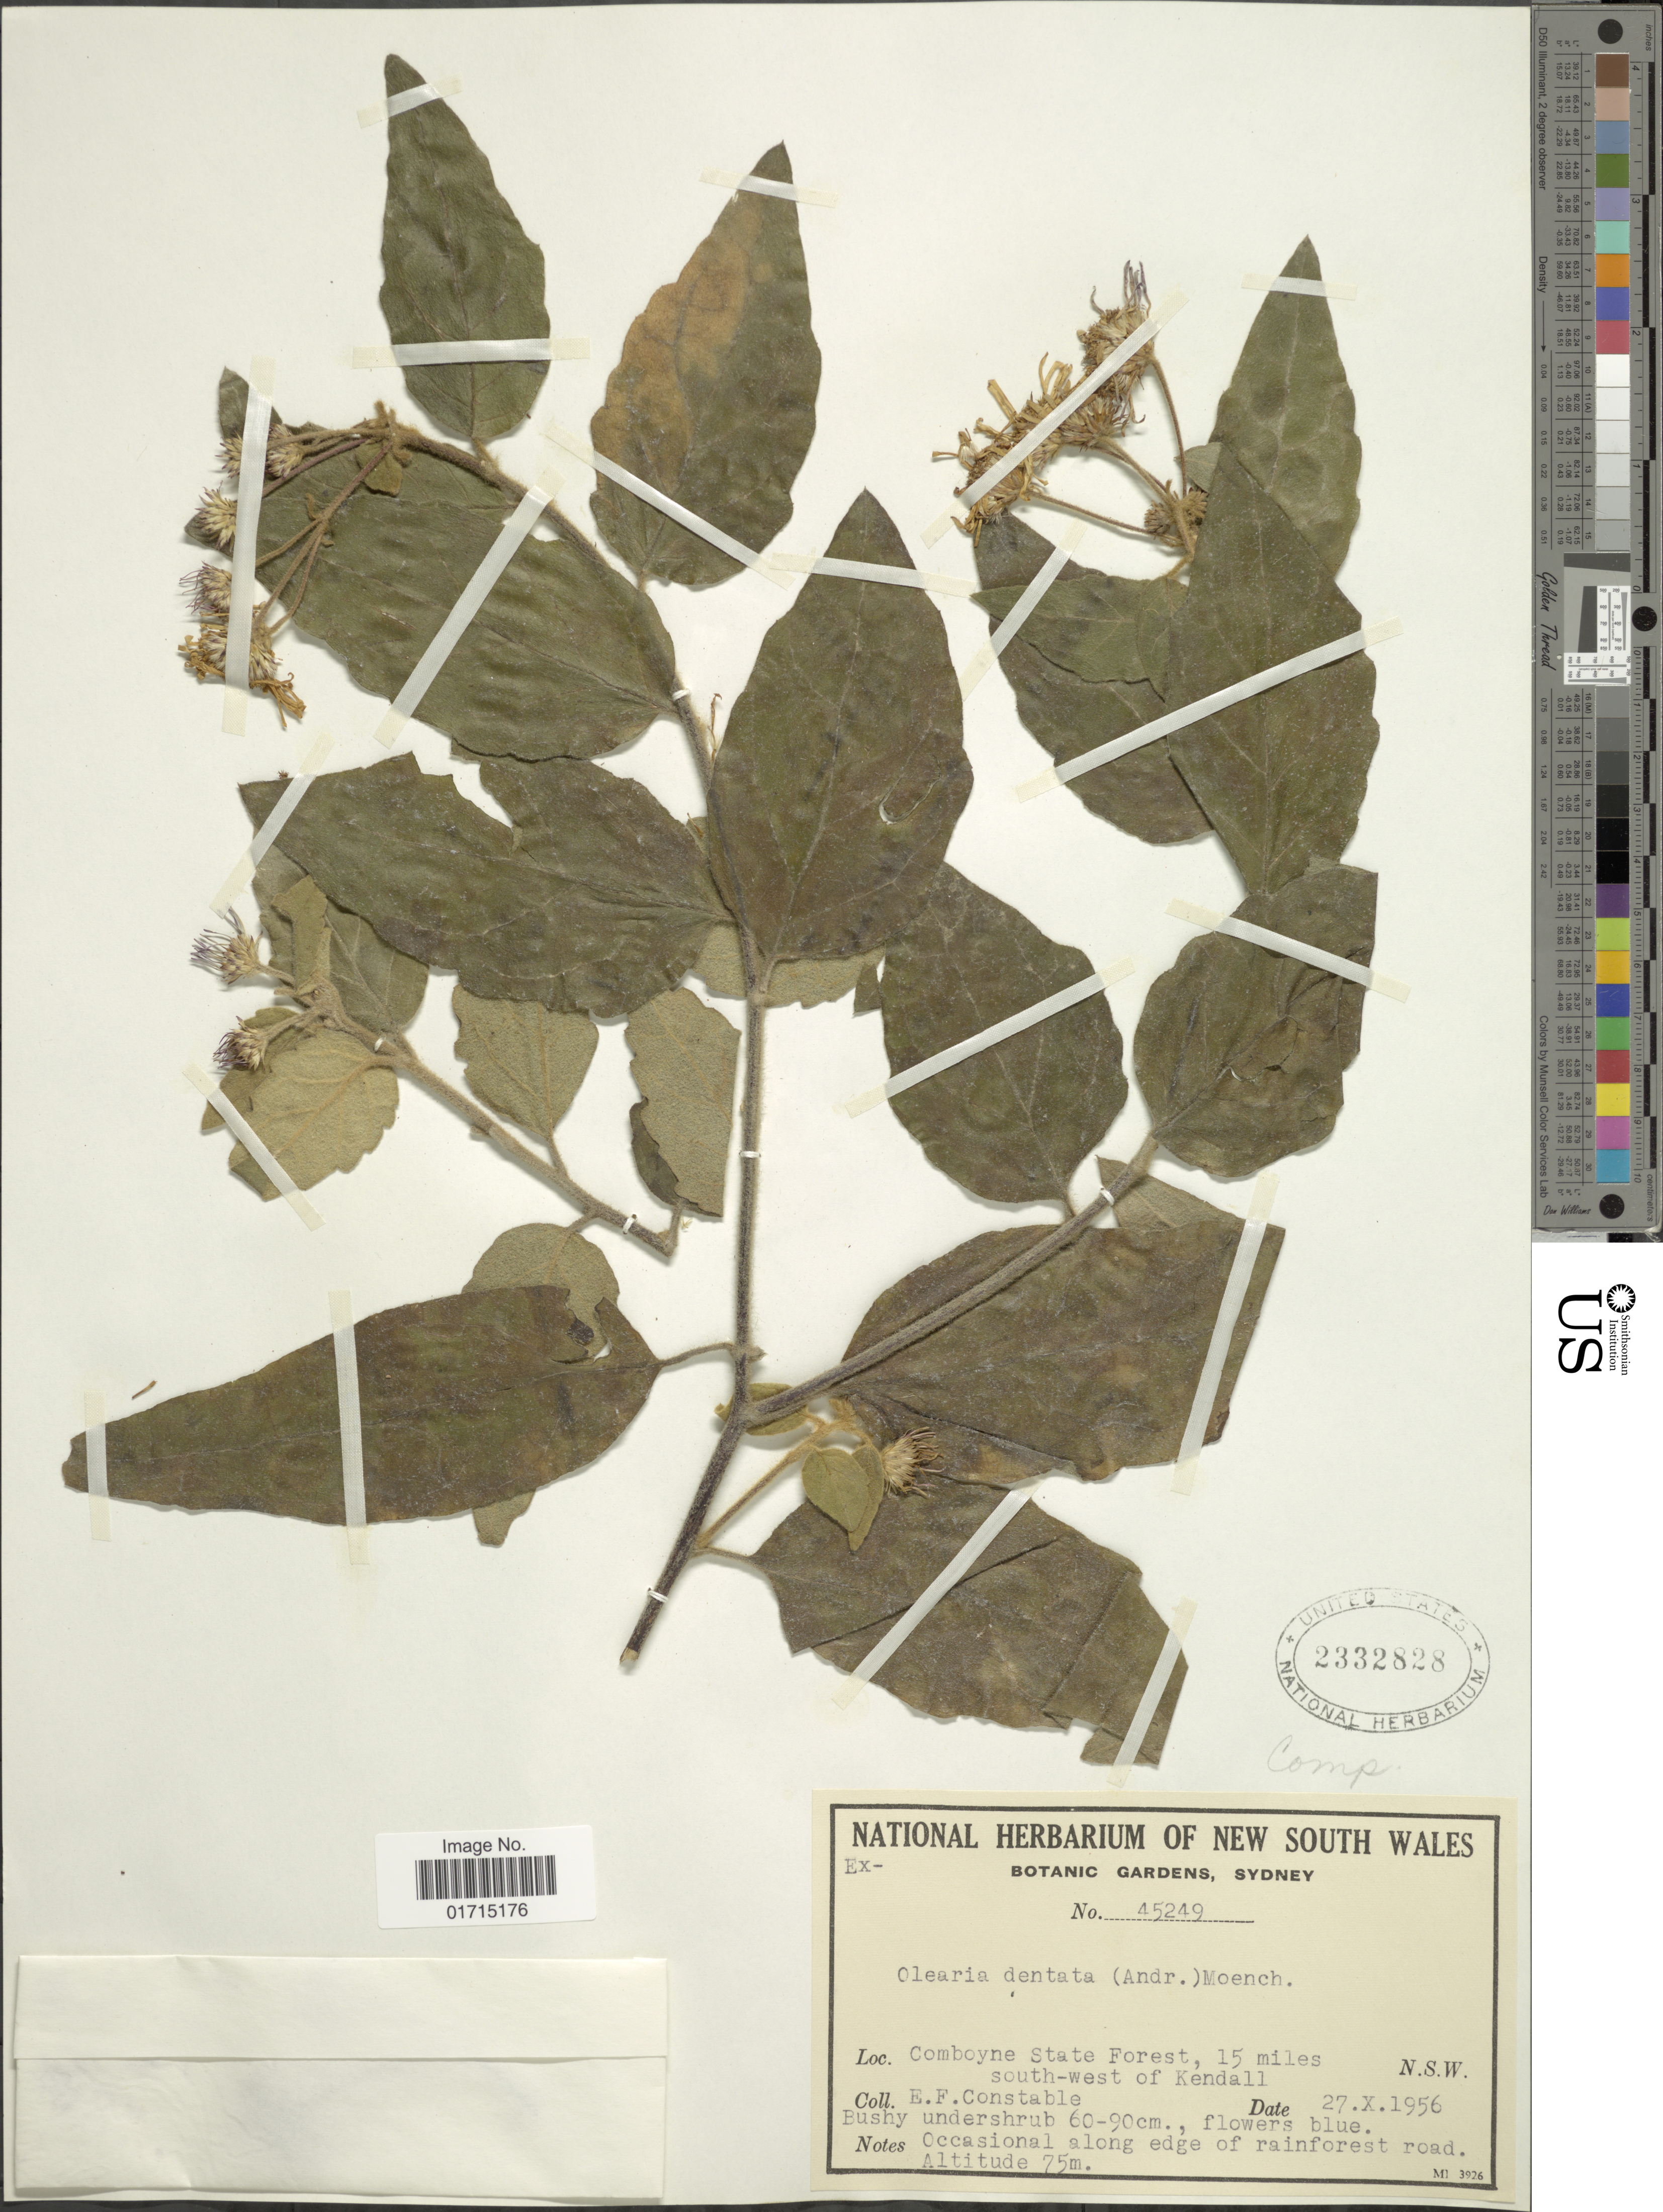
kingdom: Plantae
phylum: Tracheophyta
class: Magnoliopsida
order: Asterales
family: Asteraceae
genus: Olearia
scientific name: Olearia dentata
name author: Moench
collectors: E. F. Constable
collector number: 45249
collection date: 1956-10-27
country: Australia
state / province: New South Wales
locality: Comboyne State Forest, 15 miles south-west of Kendall. N.S. W.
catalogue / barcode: US 2332828